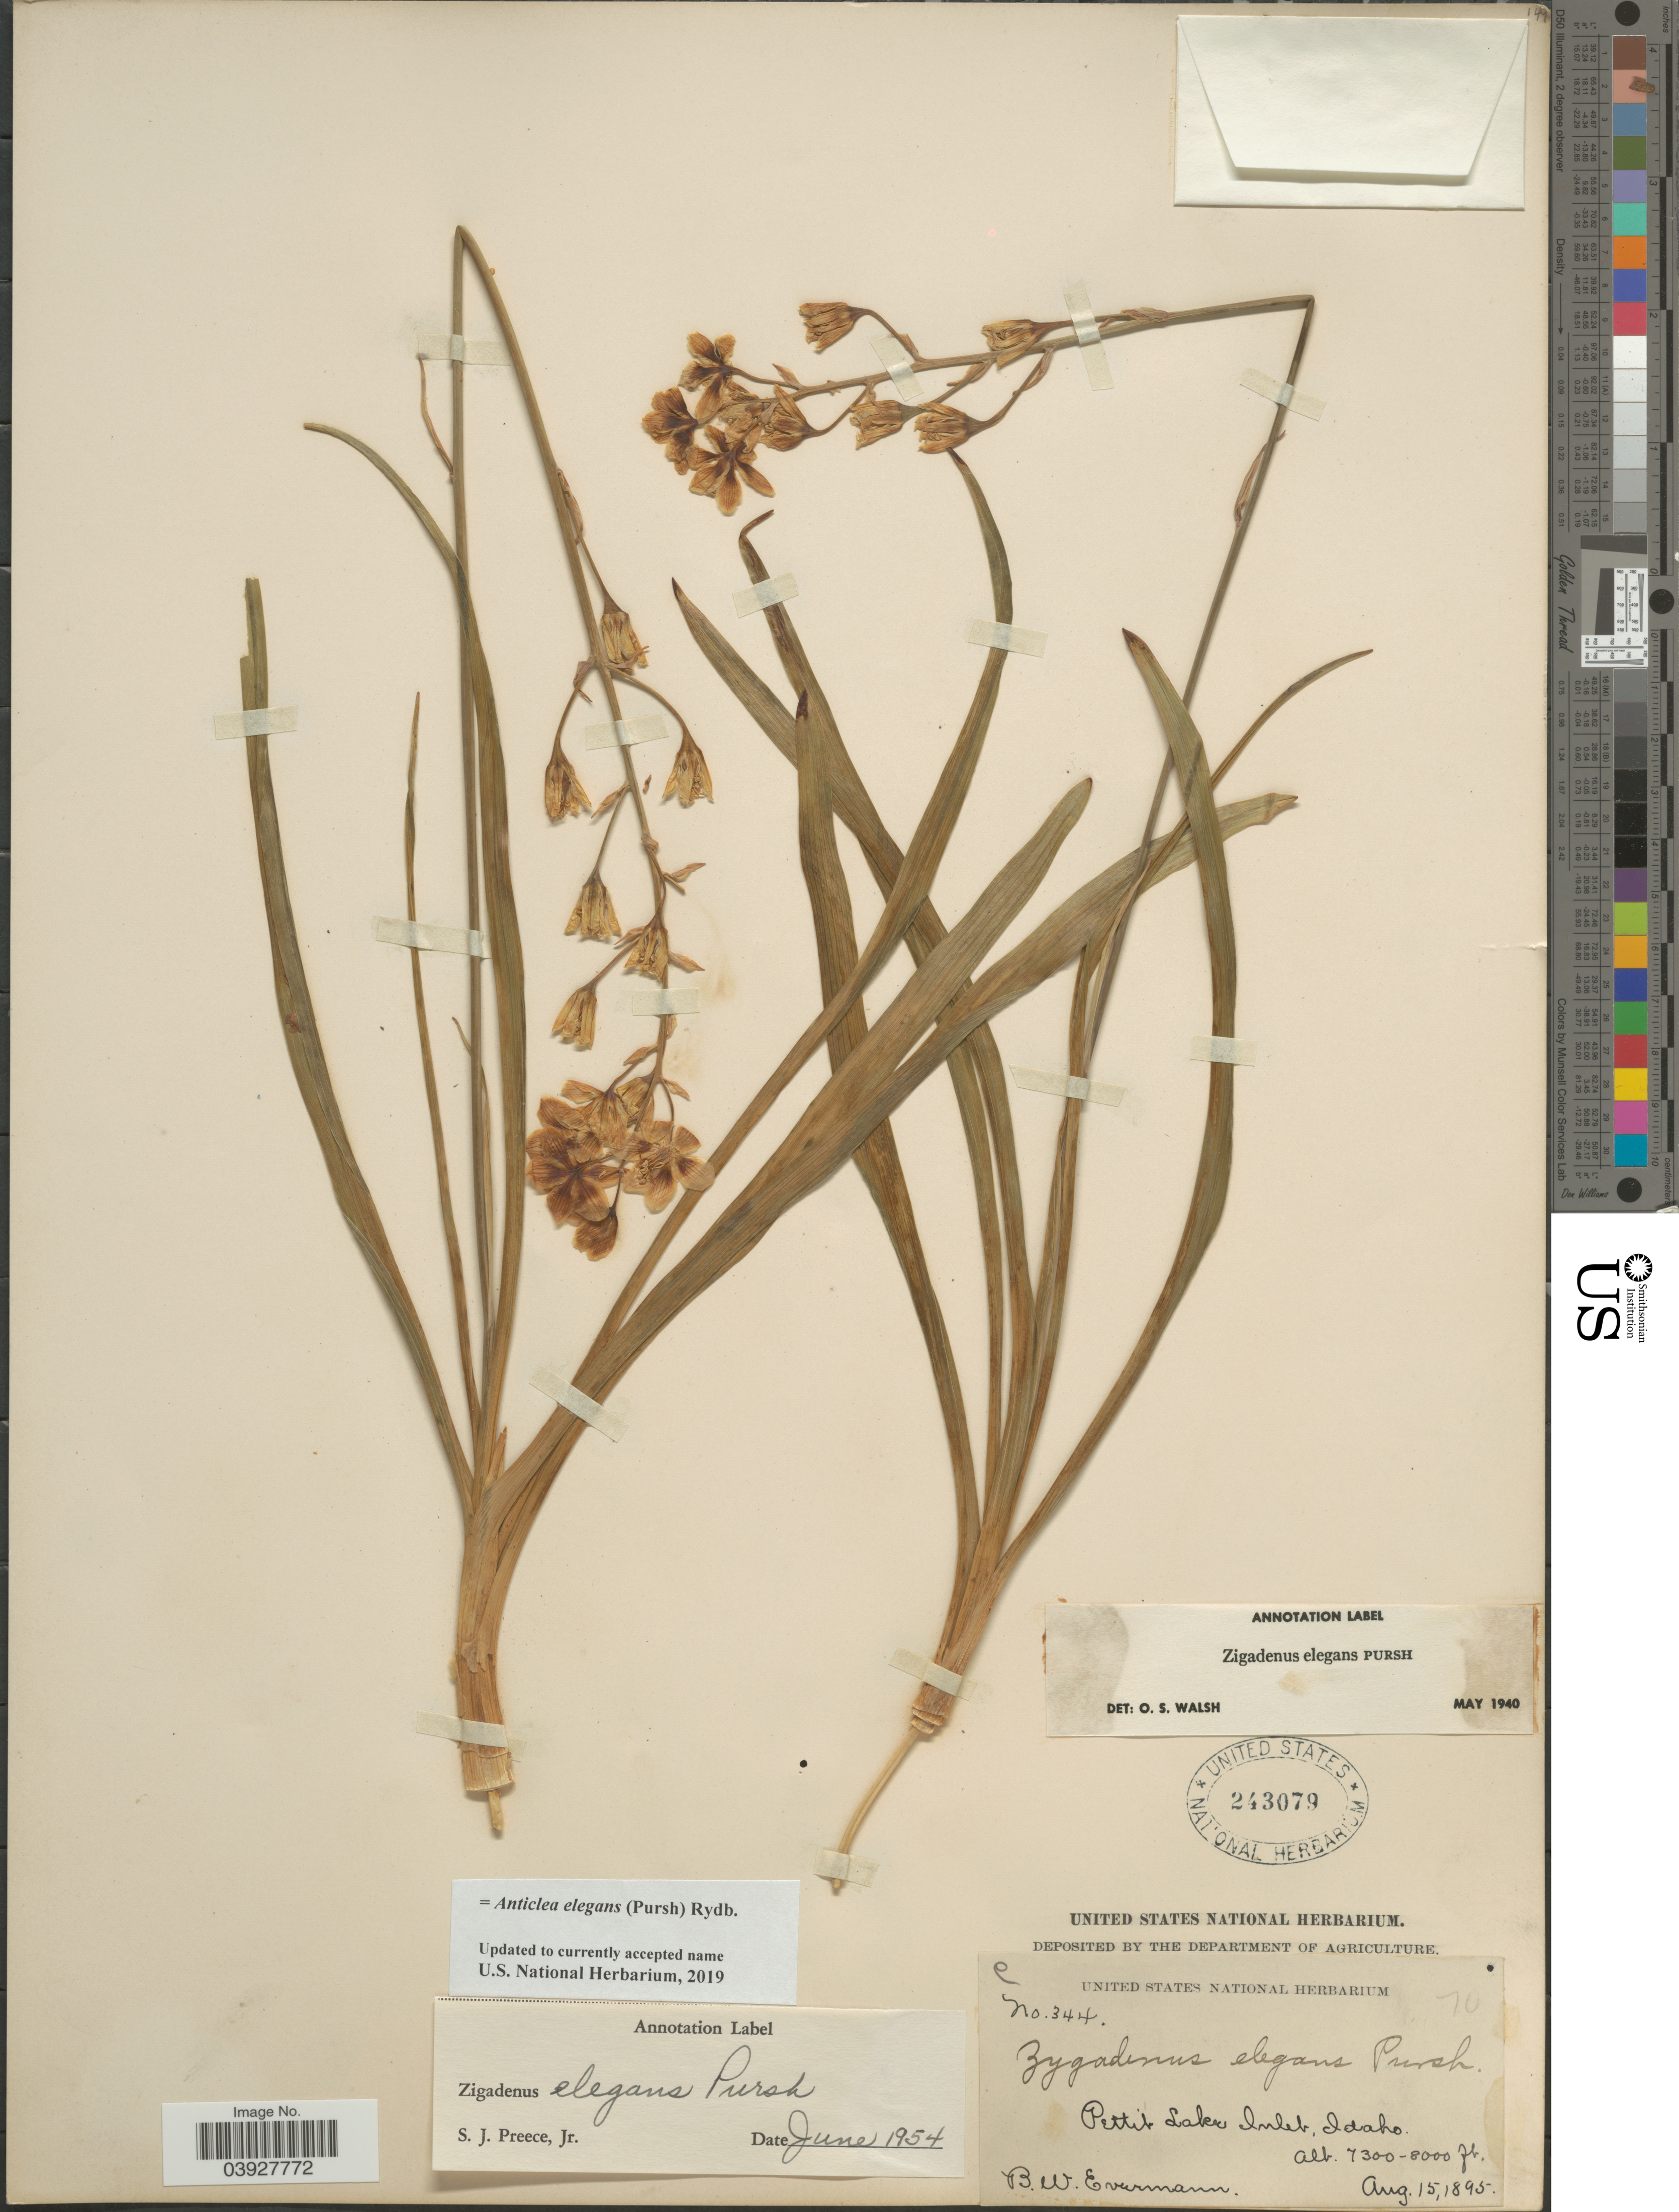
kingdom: Plantae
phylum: Tracheophyta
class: Liliopsida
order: Liliales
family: Melanthiaceae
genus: Anticlea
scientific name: Anticlea elegans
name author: (Pursh) Rydb.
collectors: B. W. Evermann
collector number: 344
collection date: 1895-08-15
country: United States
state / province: Idaho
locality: Pettit Lake Inlet.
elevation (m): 2225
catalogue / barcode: US 243079